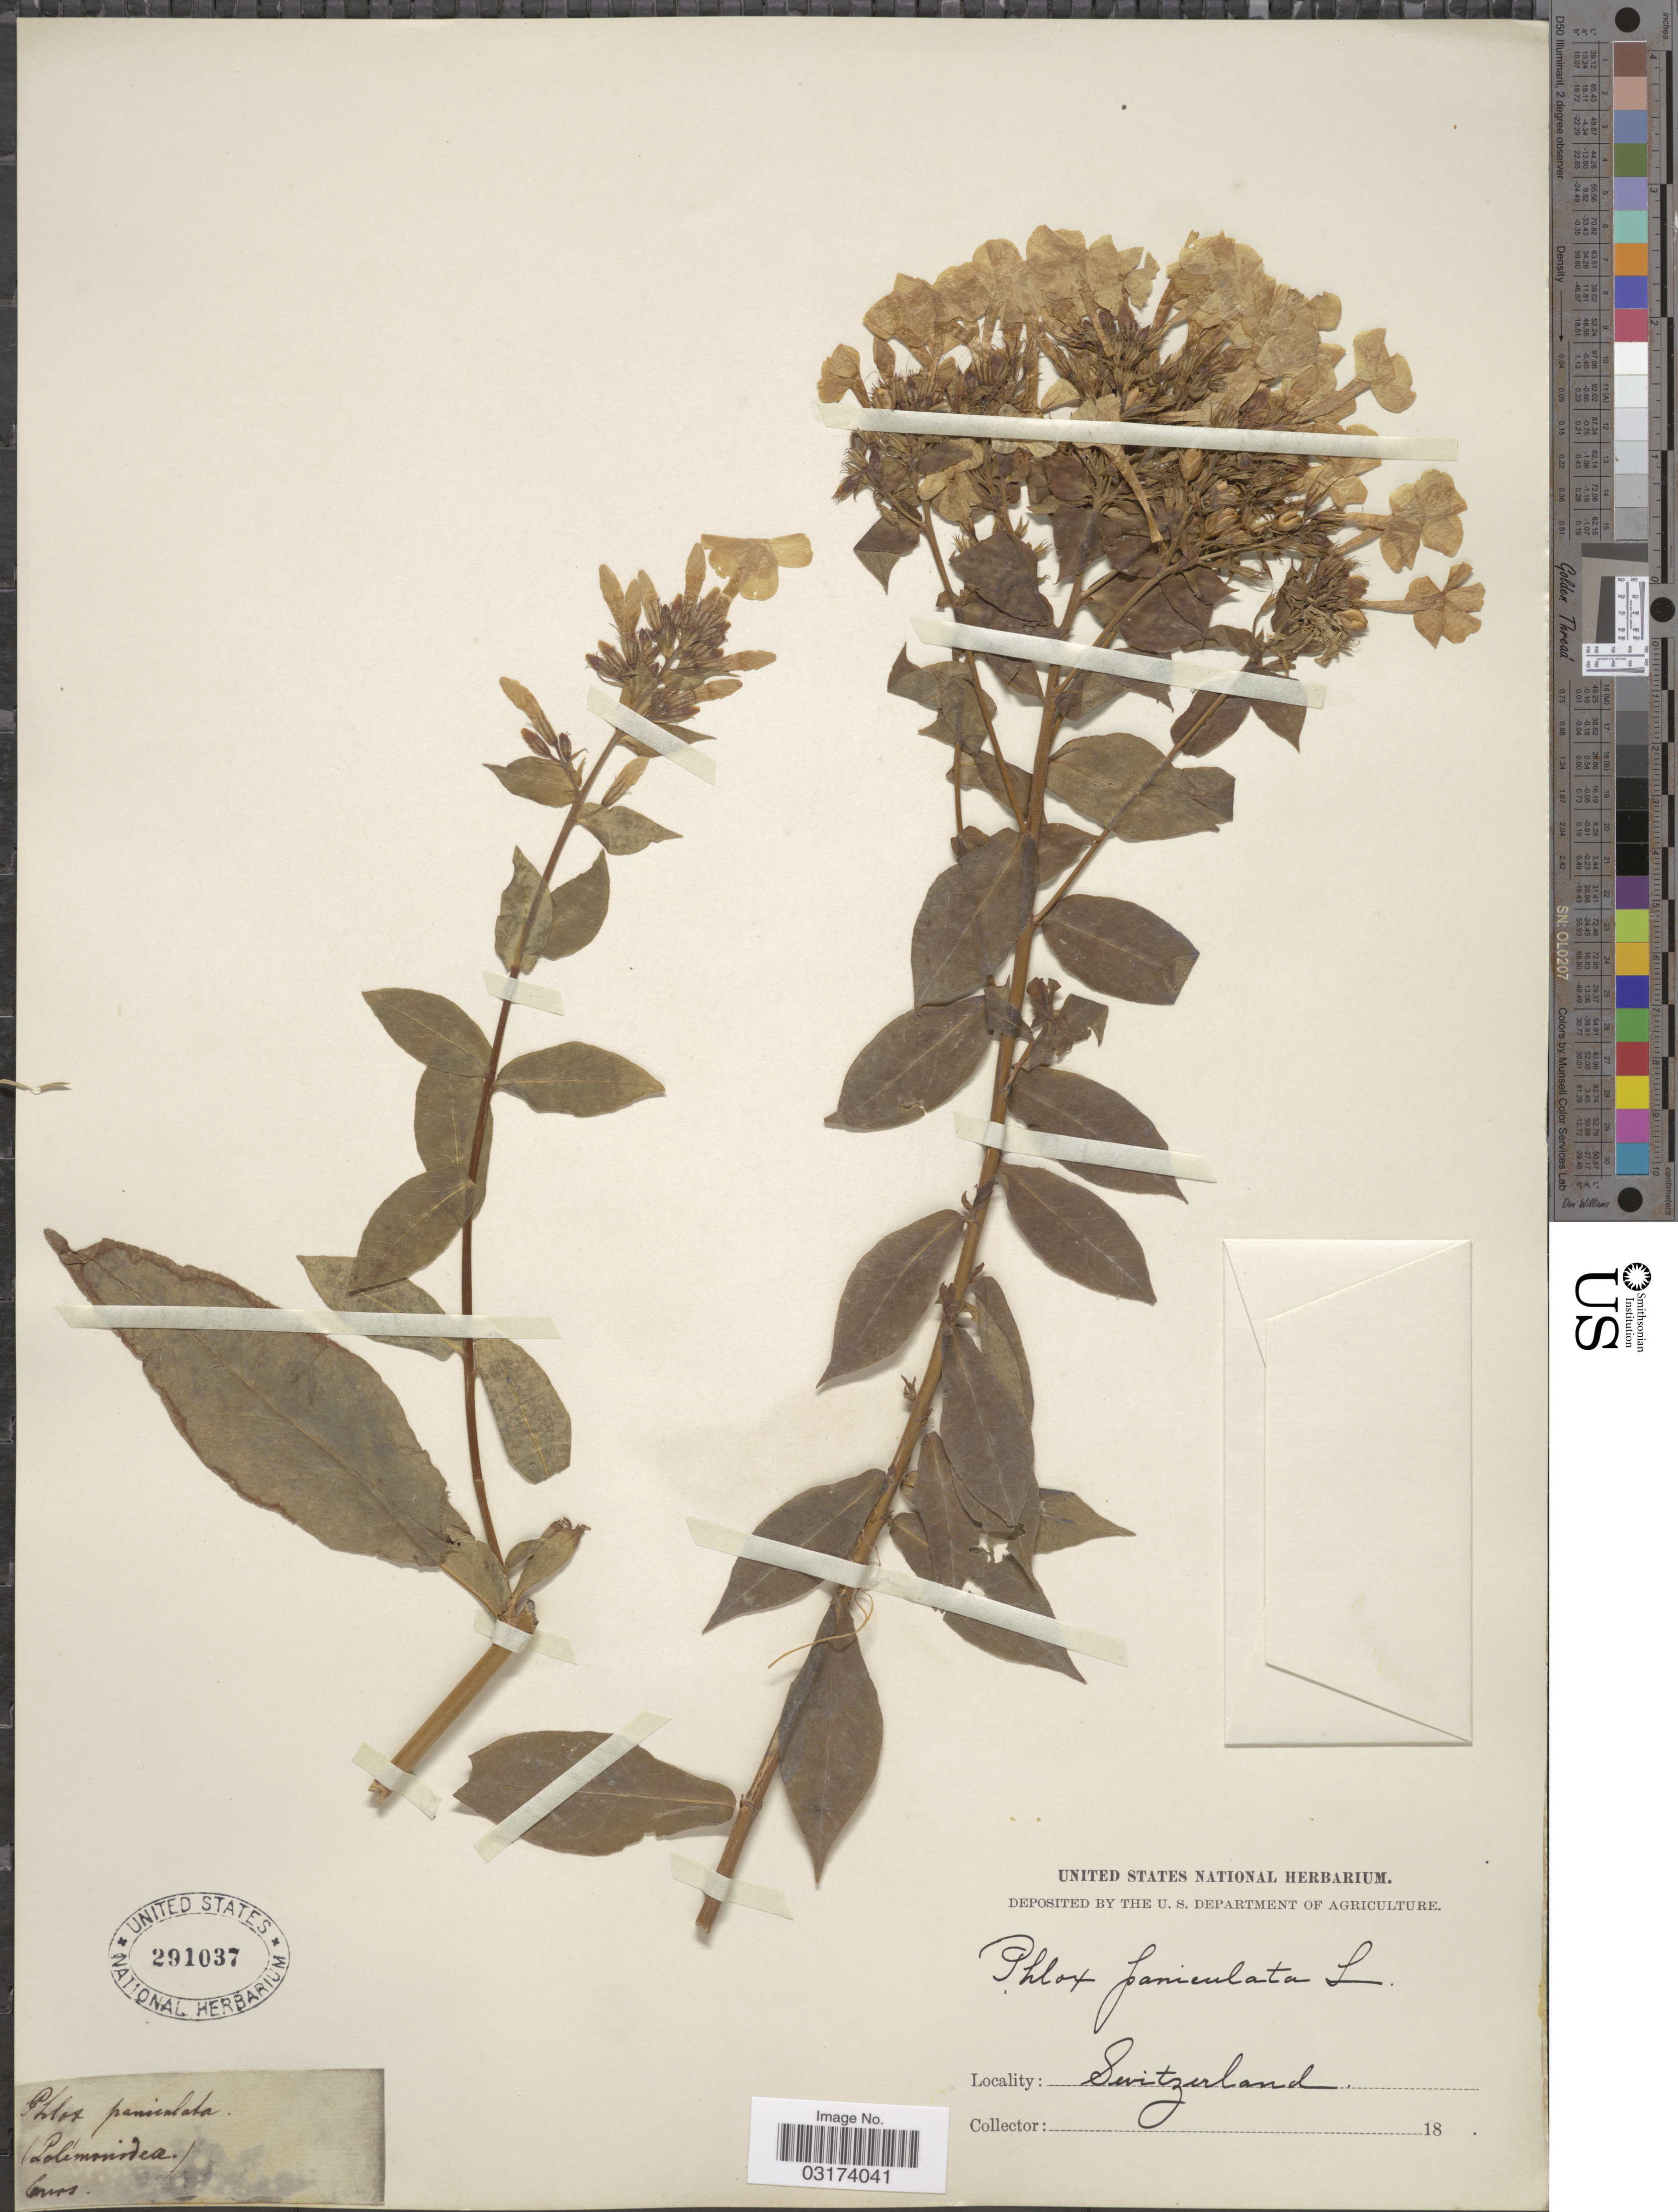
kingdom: Plantae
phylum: Tracheophyta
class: Magnoliopsida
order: Ericales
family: Polemoniaceae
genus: Phlox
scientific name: Phlox paniculata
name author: L.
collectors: ex herb. United States National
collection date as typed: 18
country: Switzerland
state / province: Fribourg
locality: Cours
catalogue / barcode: US 291037